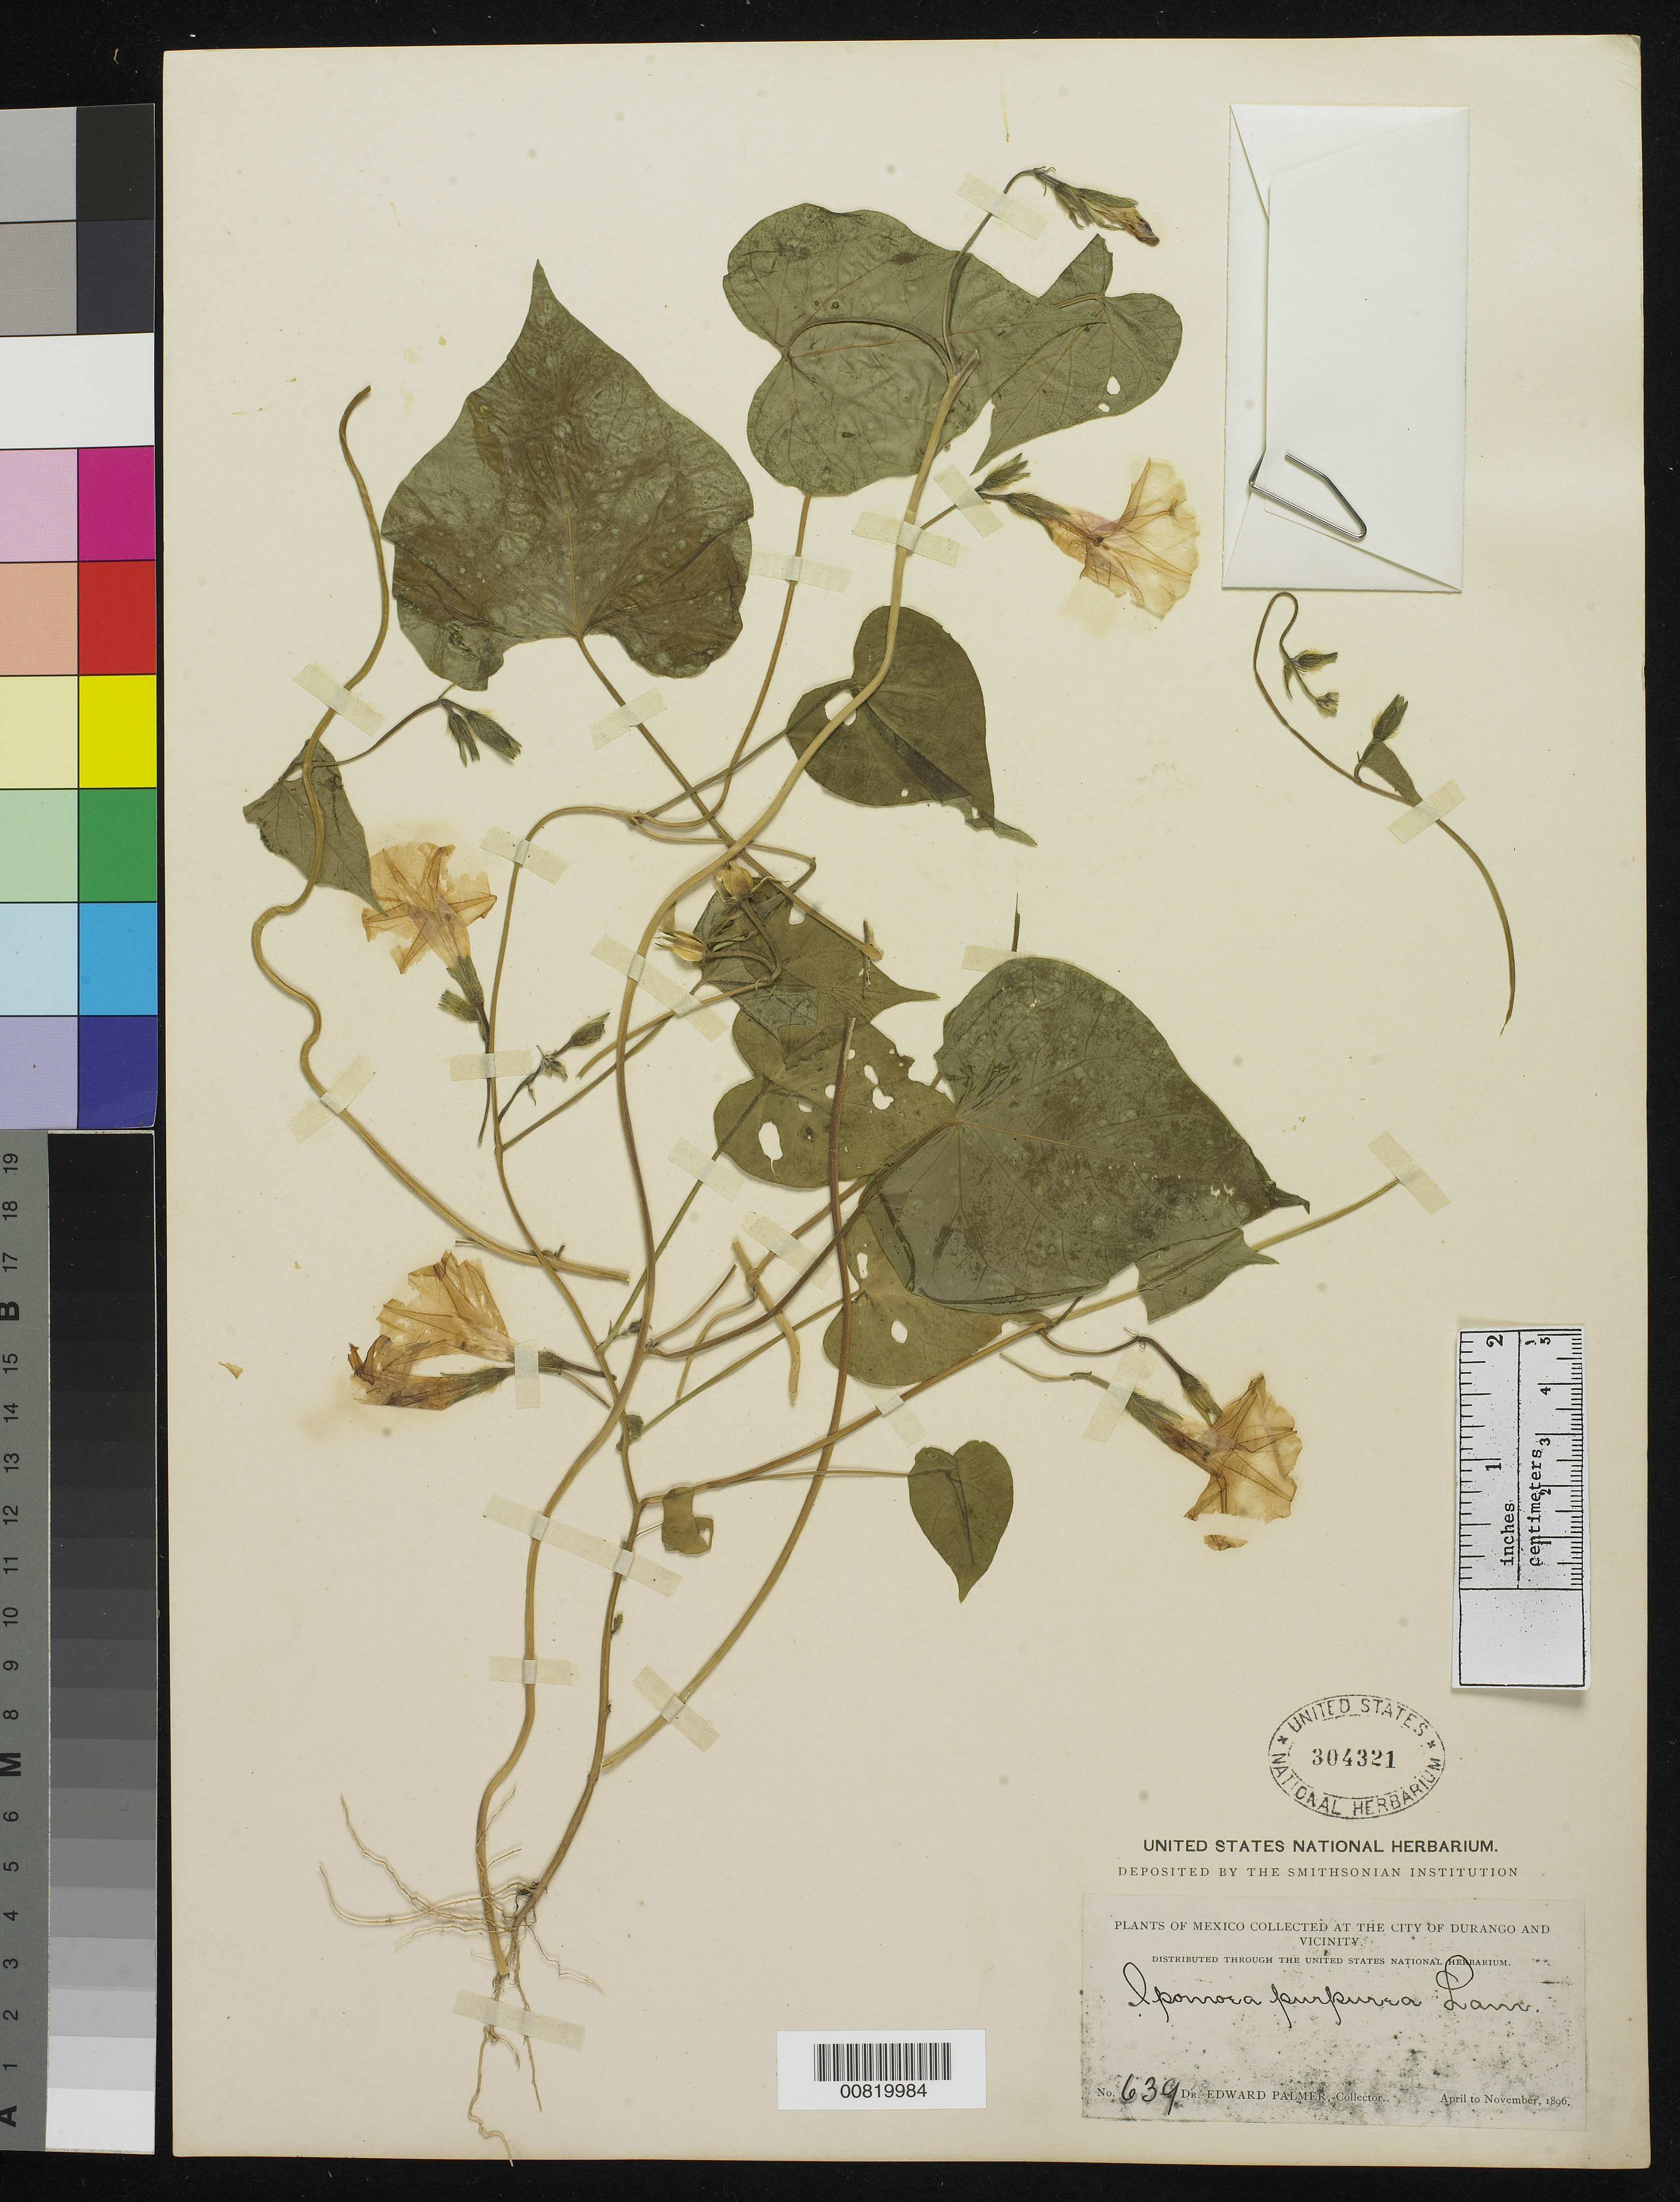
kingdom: Plantae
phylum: Tracheophyta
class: Magnoliopsida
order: Solanales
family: Convolvulaceae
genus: Ipomoea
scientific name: Ipomoea purpurea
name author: (L.) Roth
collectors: E. Palmer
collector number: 639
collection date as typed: Apr 1896 to -- Nov 1896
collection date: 1896-04/1896-11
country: Mexico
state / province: Durango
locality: City of Durango and vicinity.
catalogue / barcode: US 304321